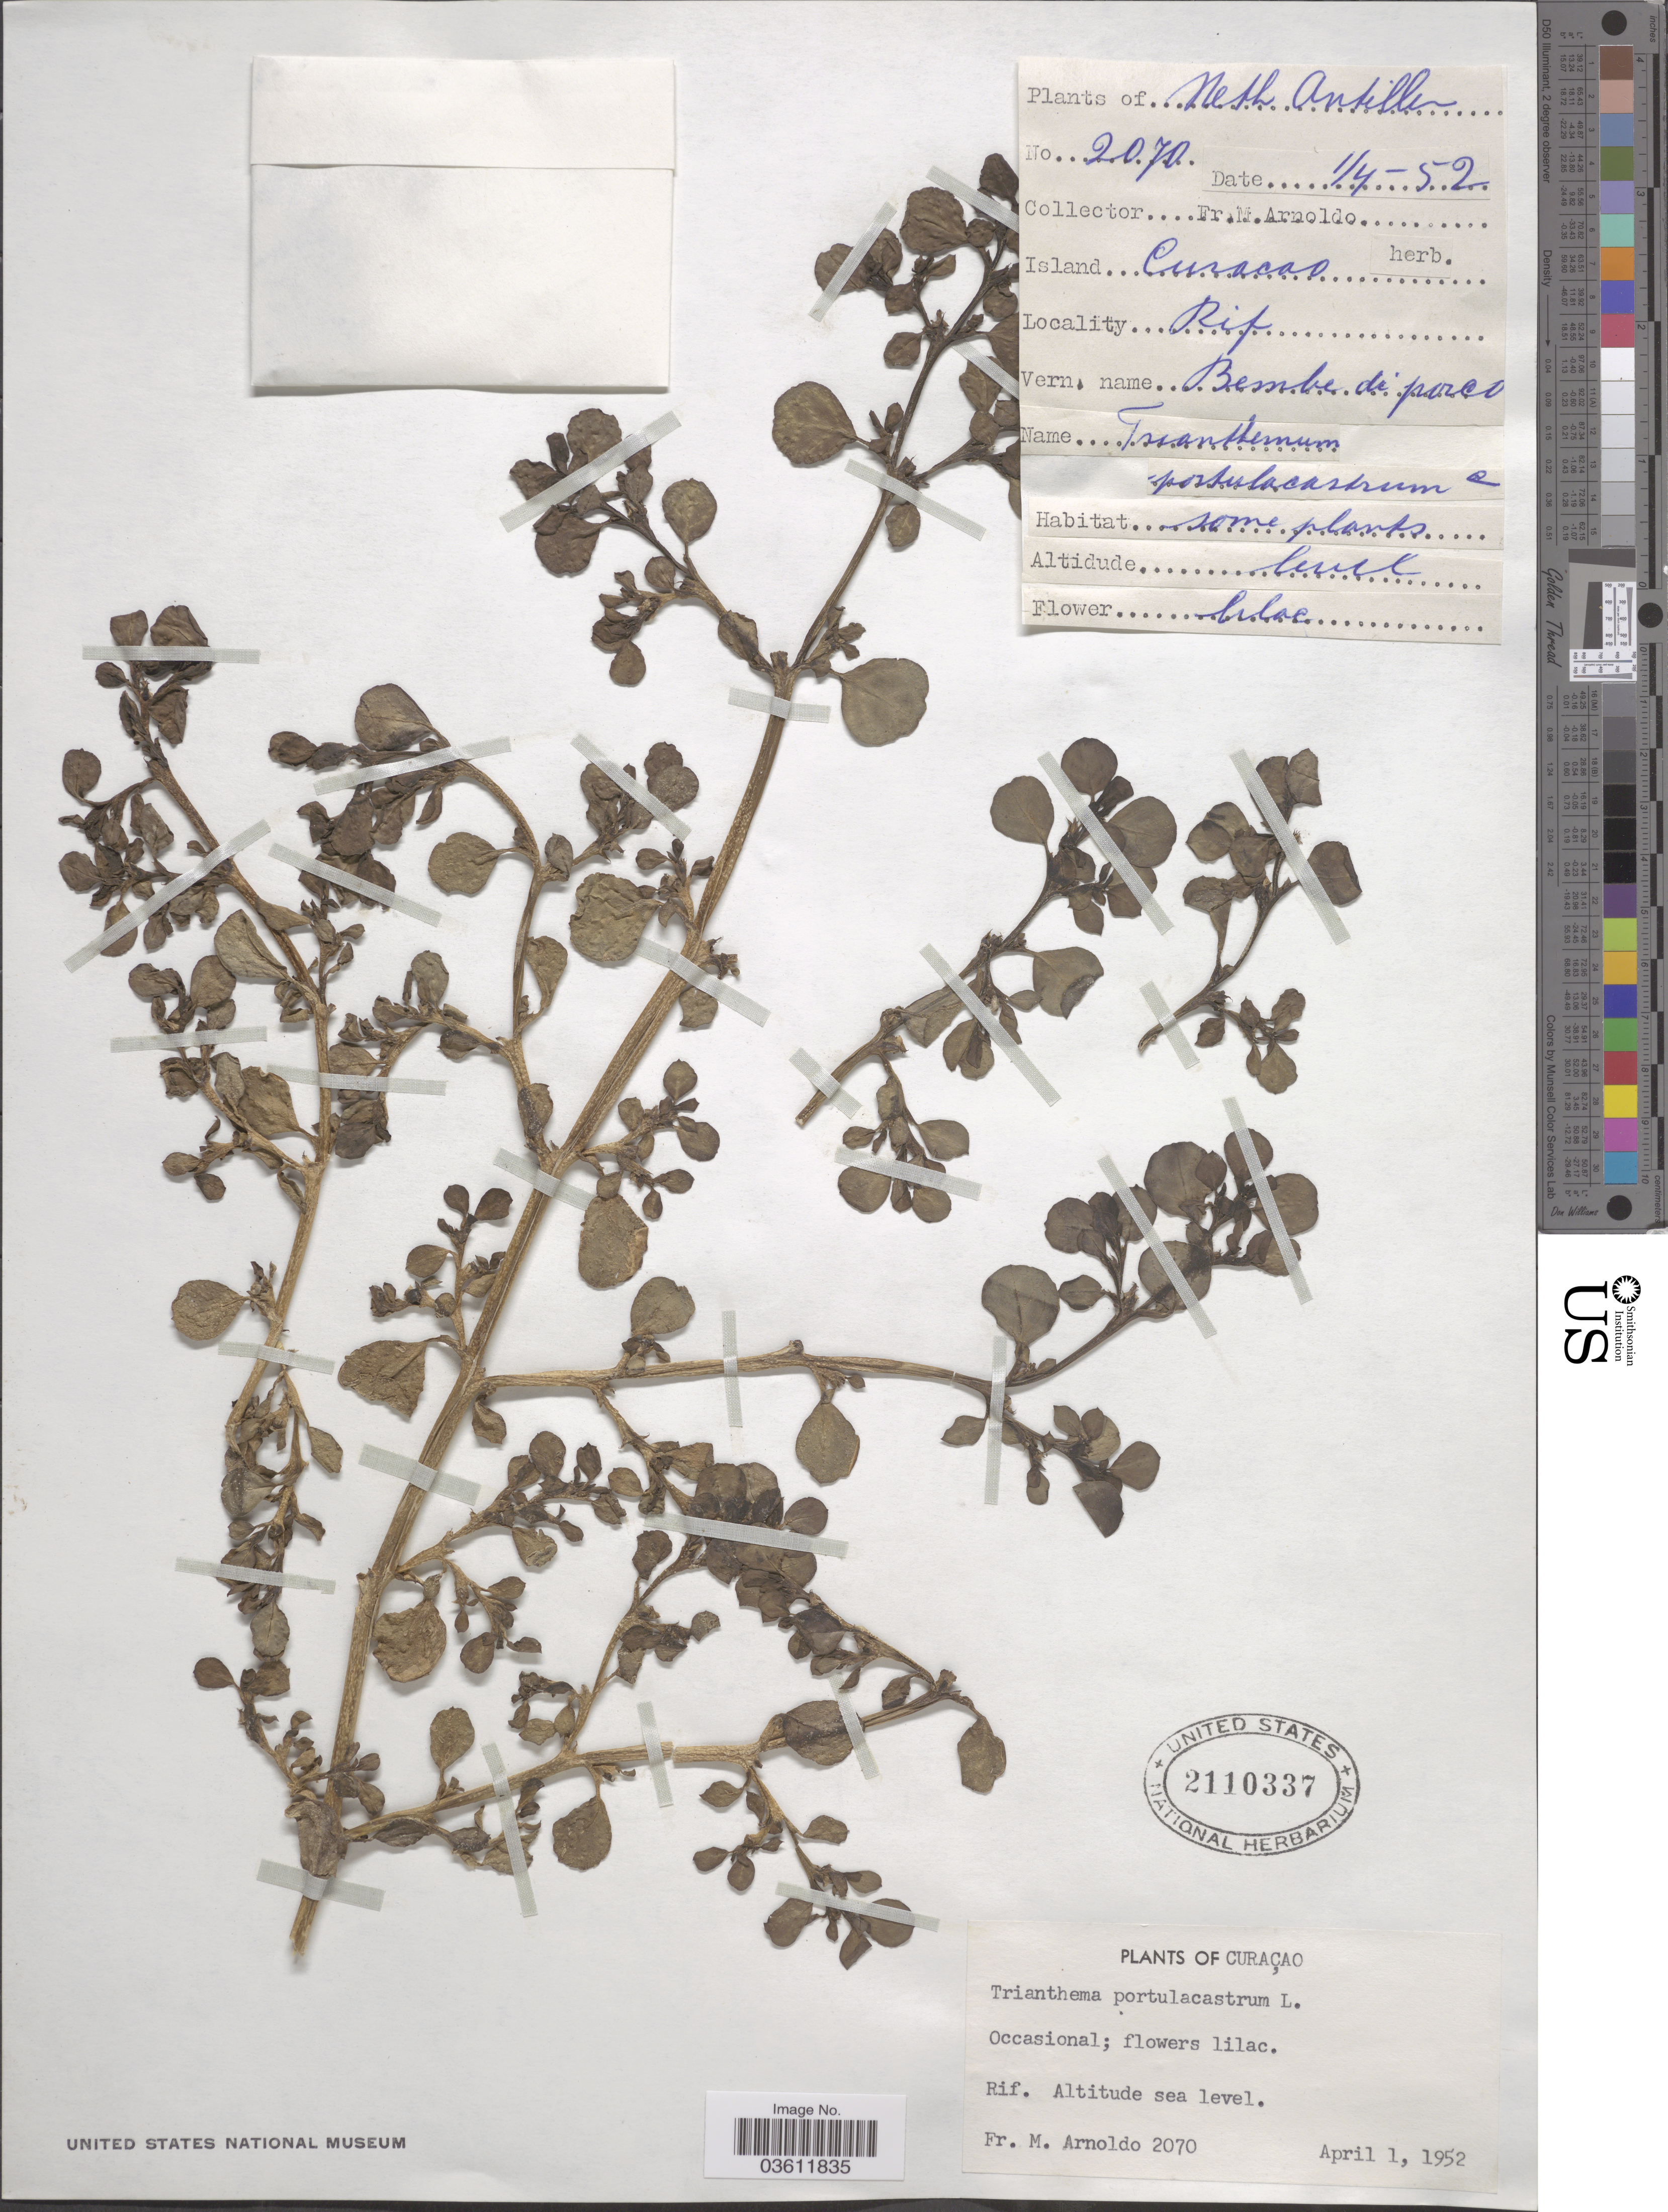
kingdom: Plantae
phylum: Tracheophyta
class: Magnoliopsida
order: Caryophyllales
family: Aizoaceae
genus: Trianthema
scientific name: Trianthema portulacastrum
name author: L.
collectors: N. Arnoldo-Broeders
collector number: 2070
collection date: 1952-04-01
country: Curaçao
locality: Neth. Antillen. Island Curacao. Rif.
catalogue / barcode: US 2110337